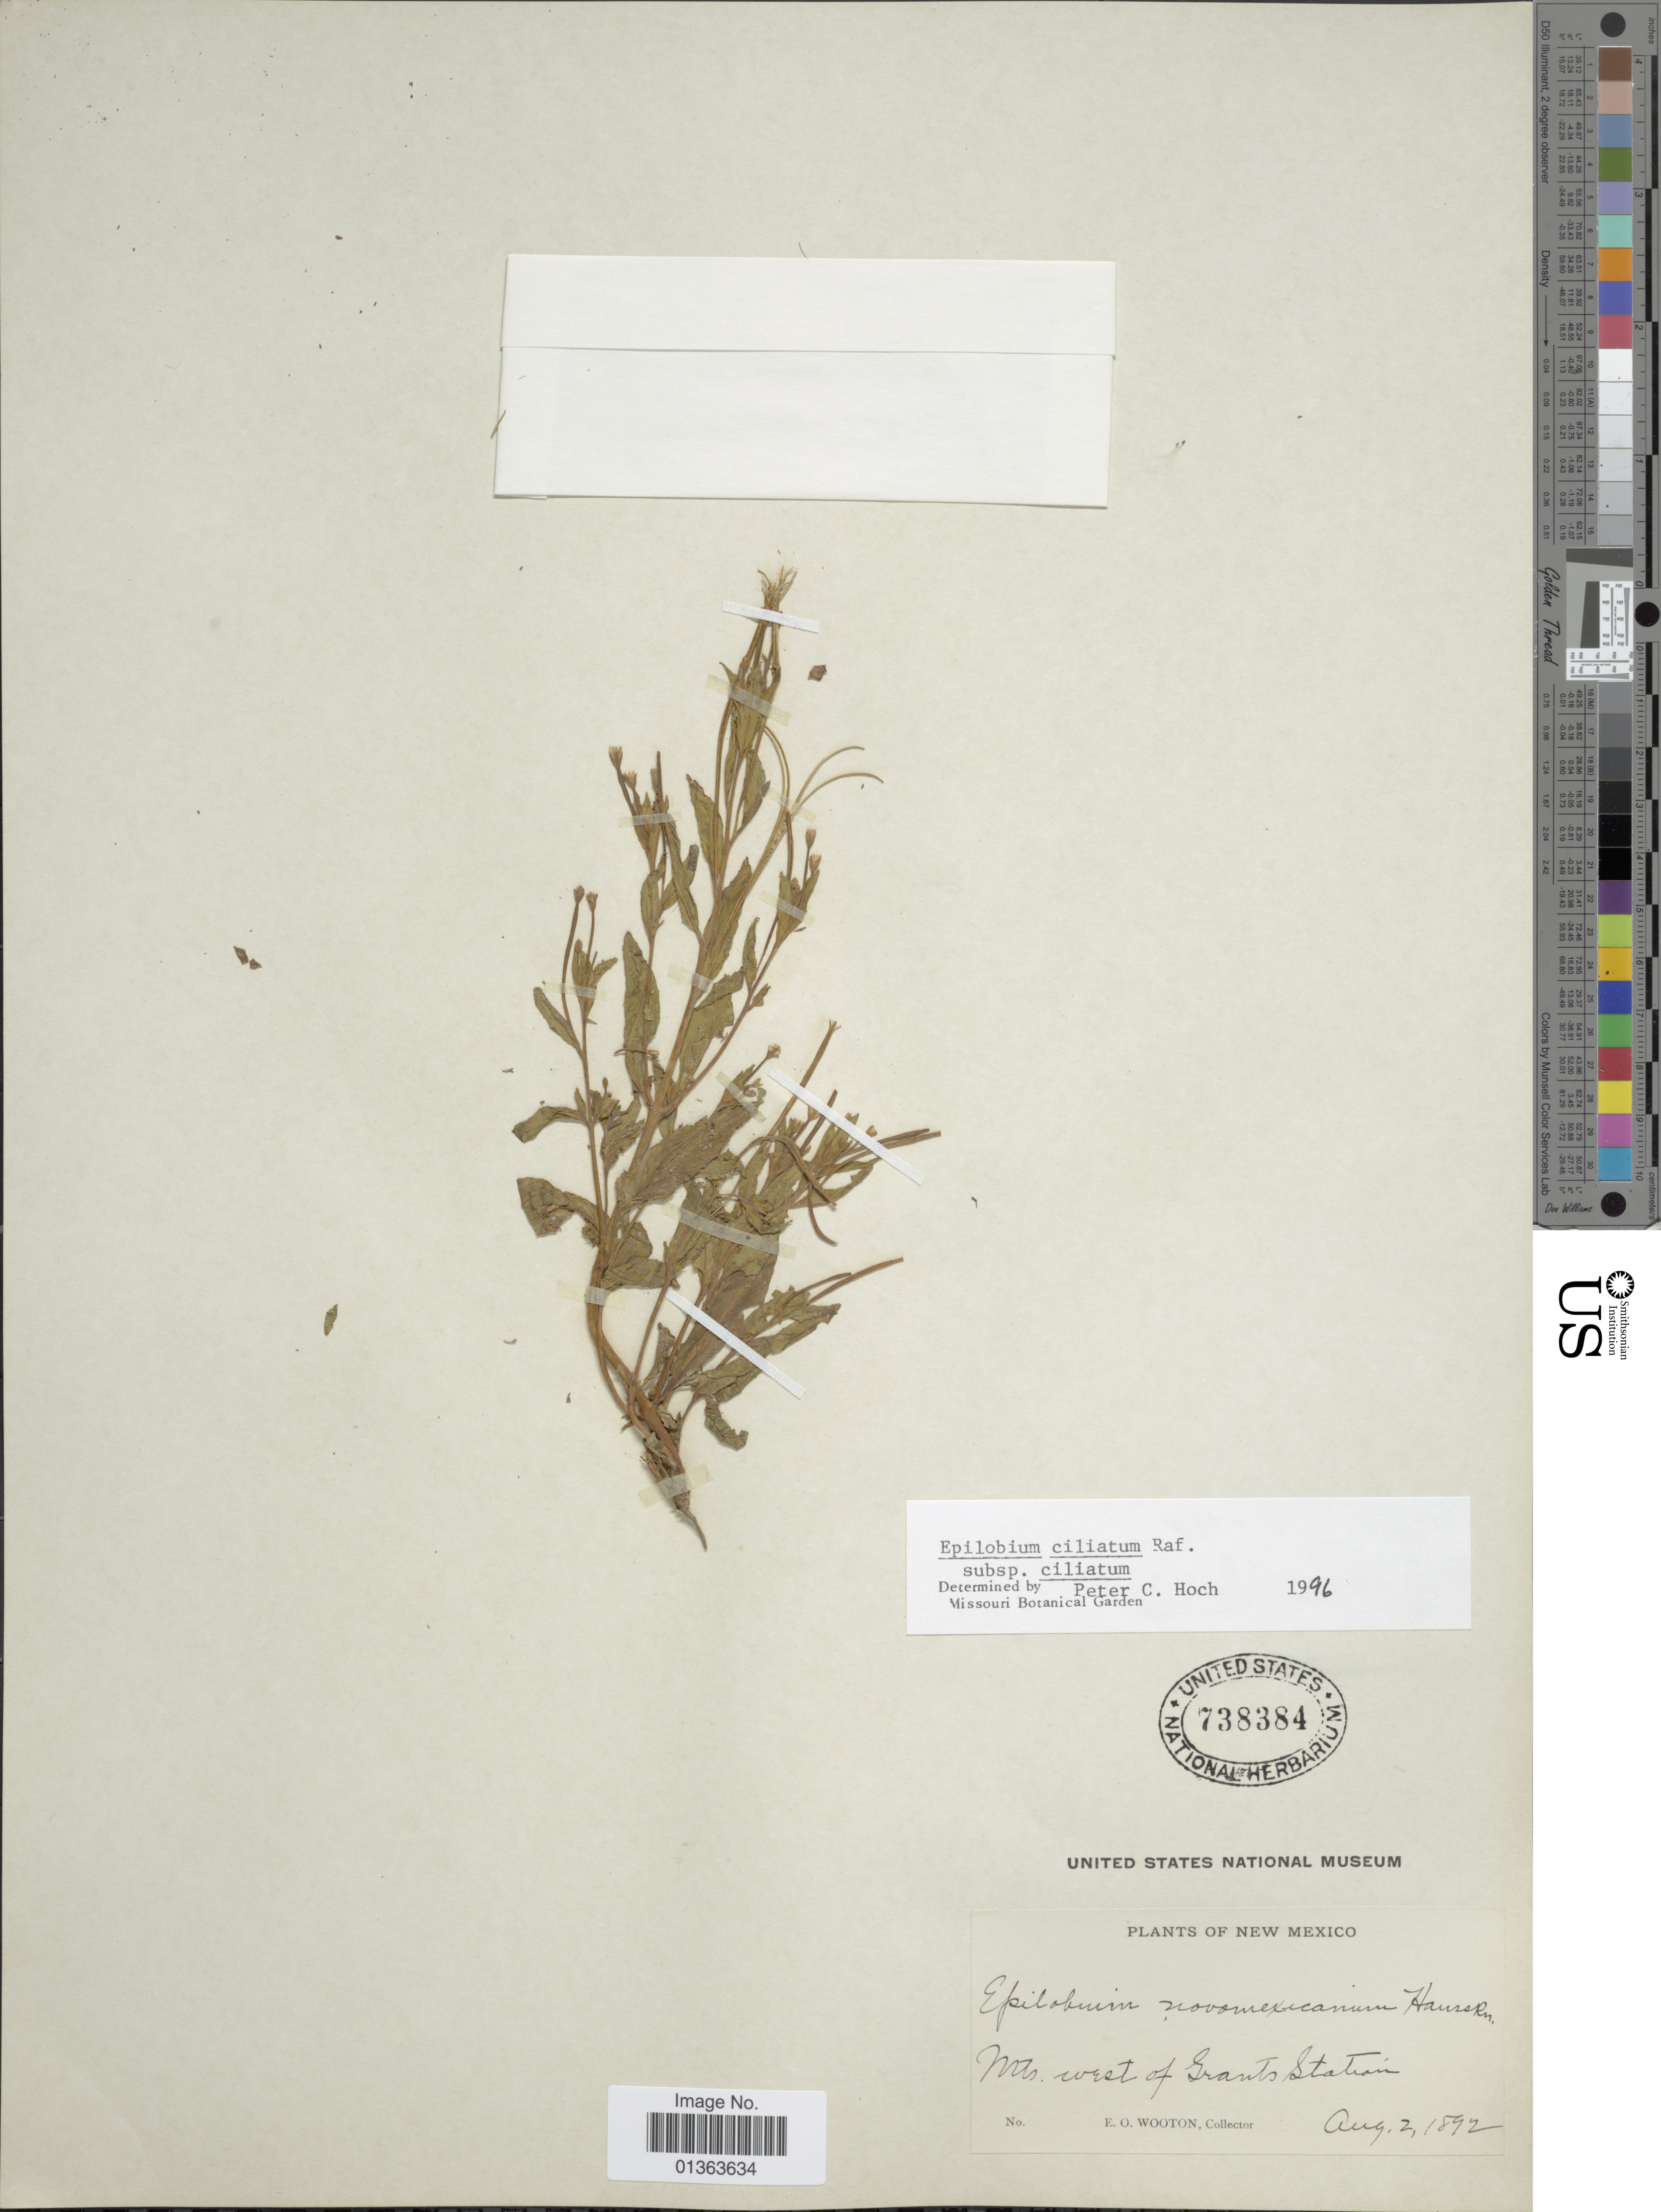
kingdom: Plantae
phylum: Tracheophyta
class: Magnoliopsida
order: Myrtales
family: Onagraceae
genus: Epilobium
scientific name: Epilobium ciliatum subsp. ciliatum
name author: Raf.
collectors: E. O. Wooton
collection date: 1892-08-02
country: United States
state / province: New Mexico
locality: Mts. west of Grants Station.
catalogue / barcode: US 738384